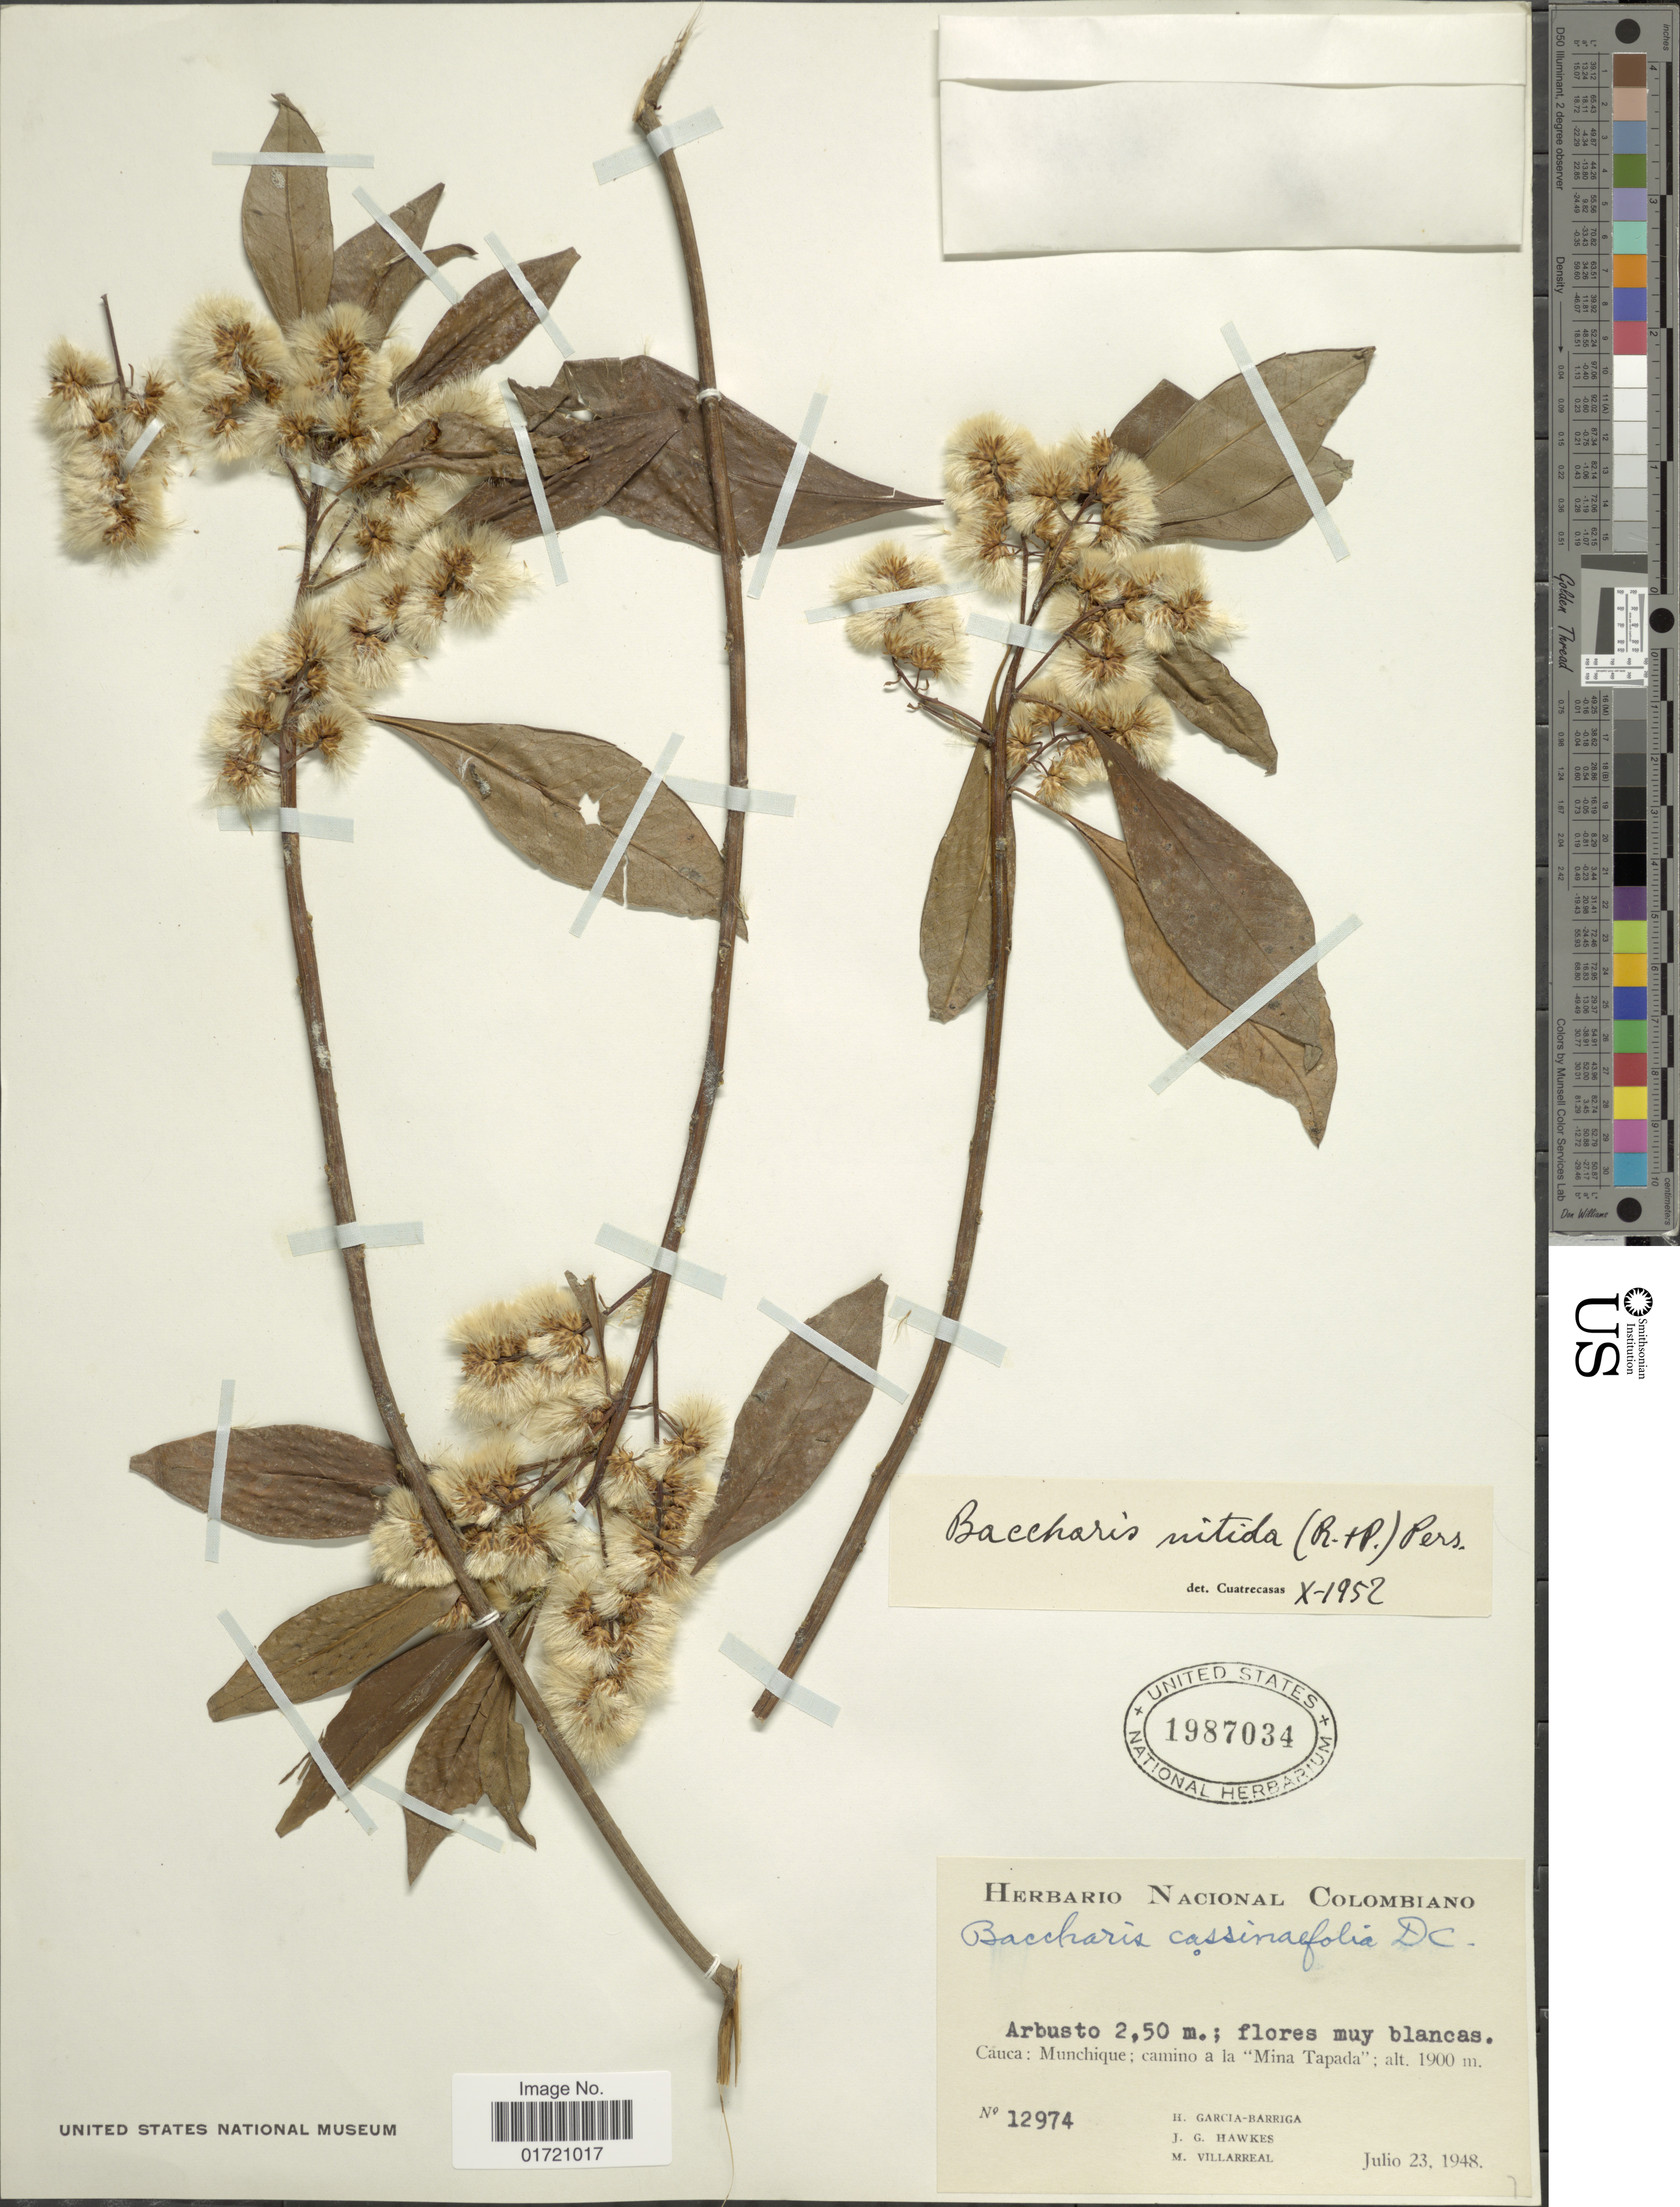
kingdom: Plantae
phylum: Tracheophyta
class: Magnoliopsida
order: Asterales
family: Asteraceae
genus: Baccharis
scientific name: Baccharis nitida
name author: (Ruiz & Pav.) Pers.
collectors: H. García Barriga, J. Hawkes & M. Villarreal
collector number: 12974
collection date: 1948-07-23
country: Colombia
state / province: Cauca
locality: Cauca: Munchique; camino a la "Mina Tapada"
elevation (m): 1900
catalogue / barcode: US 1987034